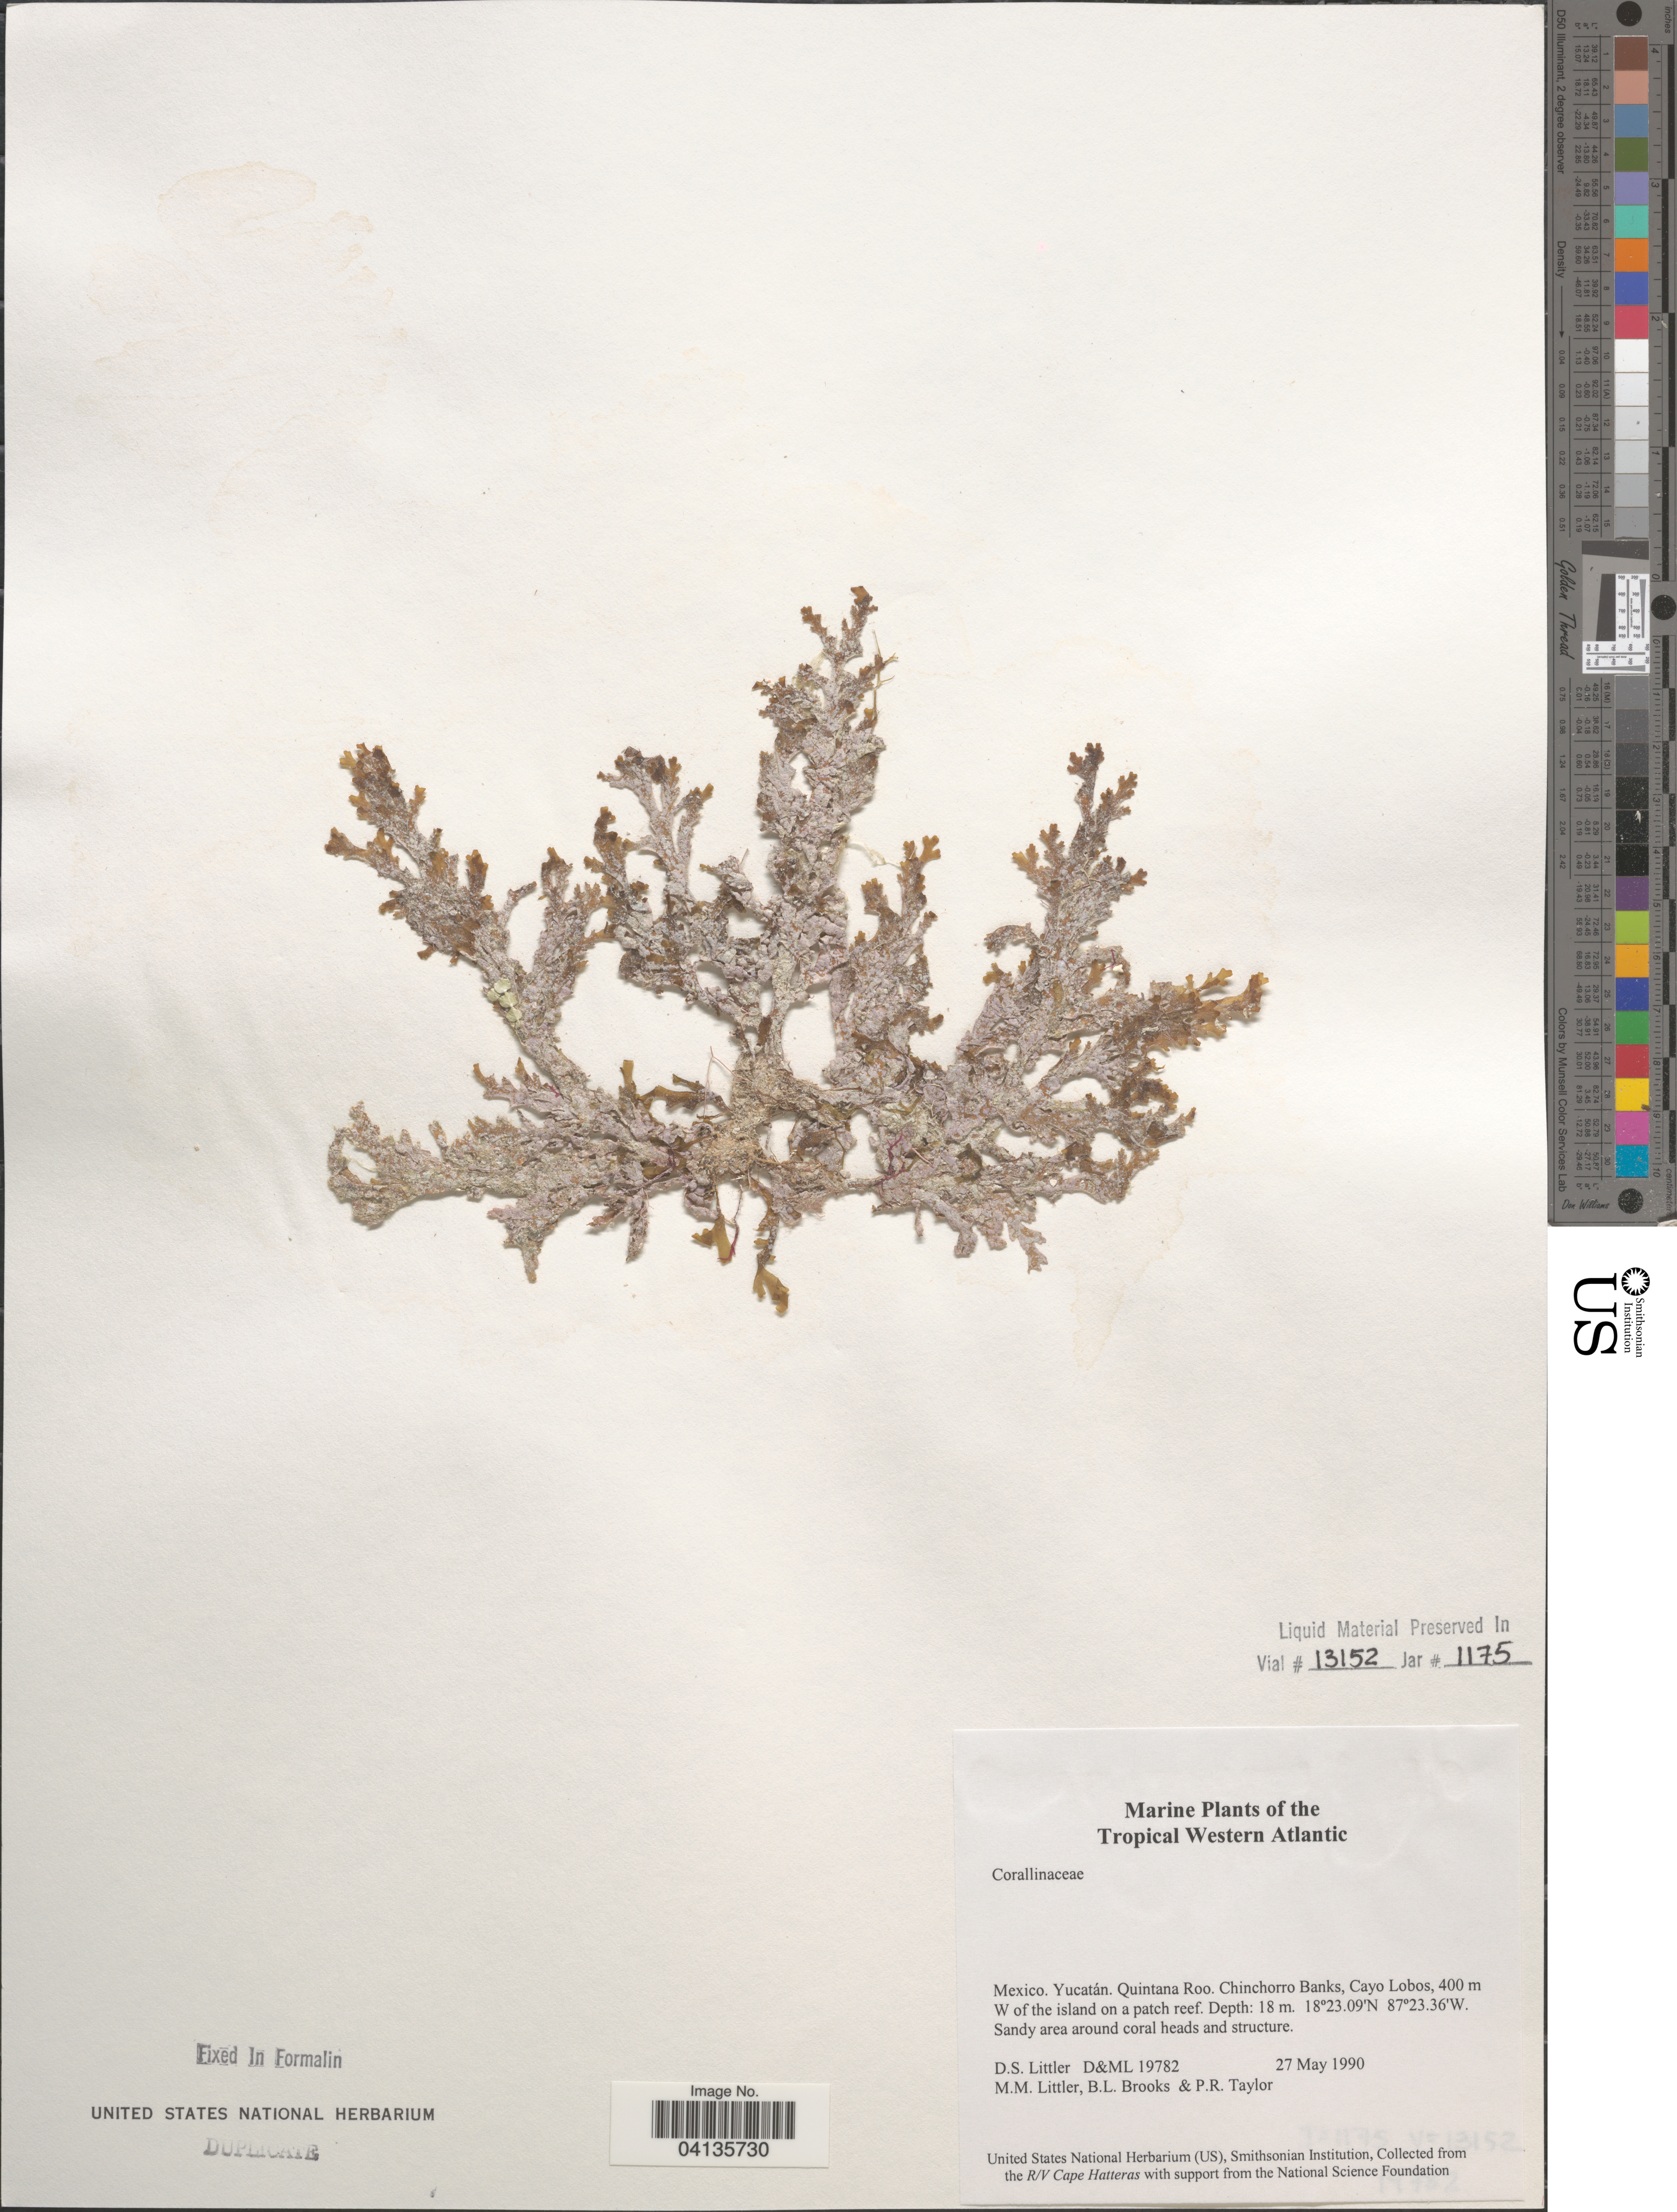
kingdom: Plantae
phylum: Rhodophyta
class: Florideophyceae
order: Corallinales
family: Corallinaceae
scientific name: Crustose Coralline Algae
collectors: D. S. Littler, B. Brooks & P. R. Taylor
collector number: D&ML19782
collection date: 1990-05-27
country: Mexico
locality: Tropical Western Atlantic. Yucatán. Quintana Roo. Chinchorro Banks, Cayo Lobos. W of the island on a patch reef.